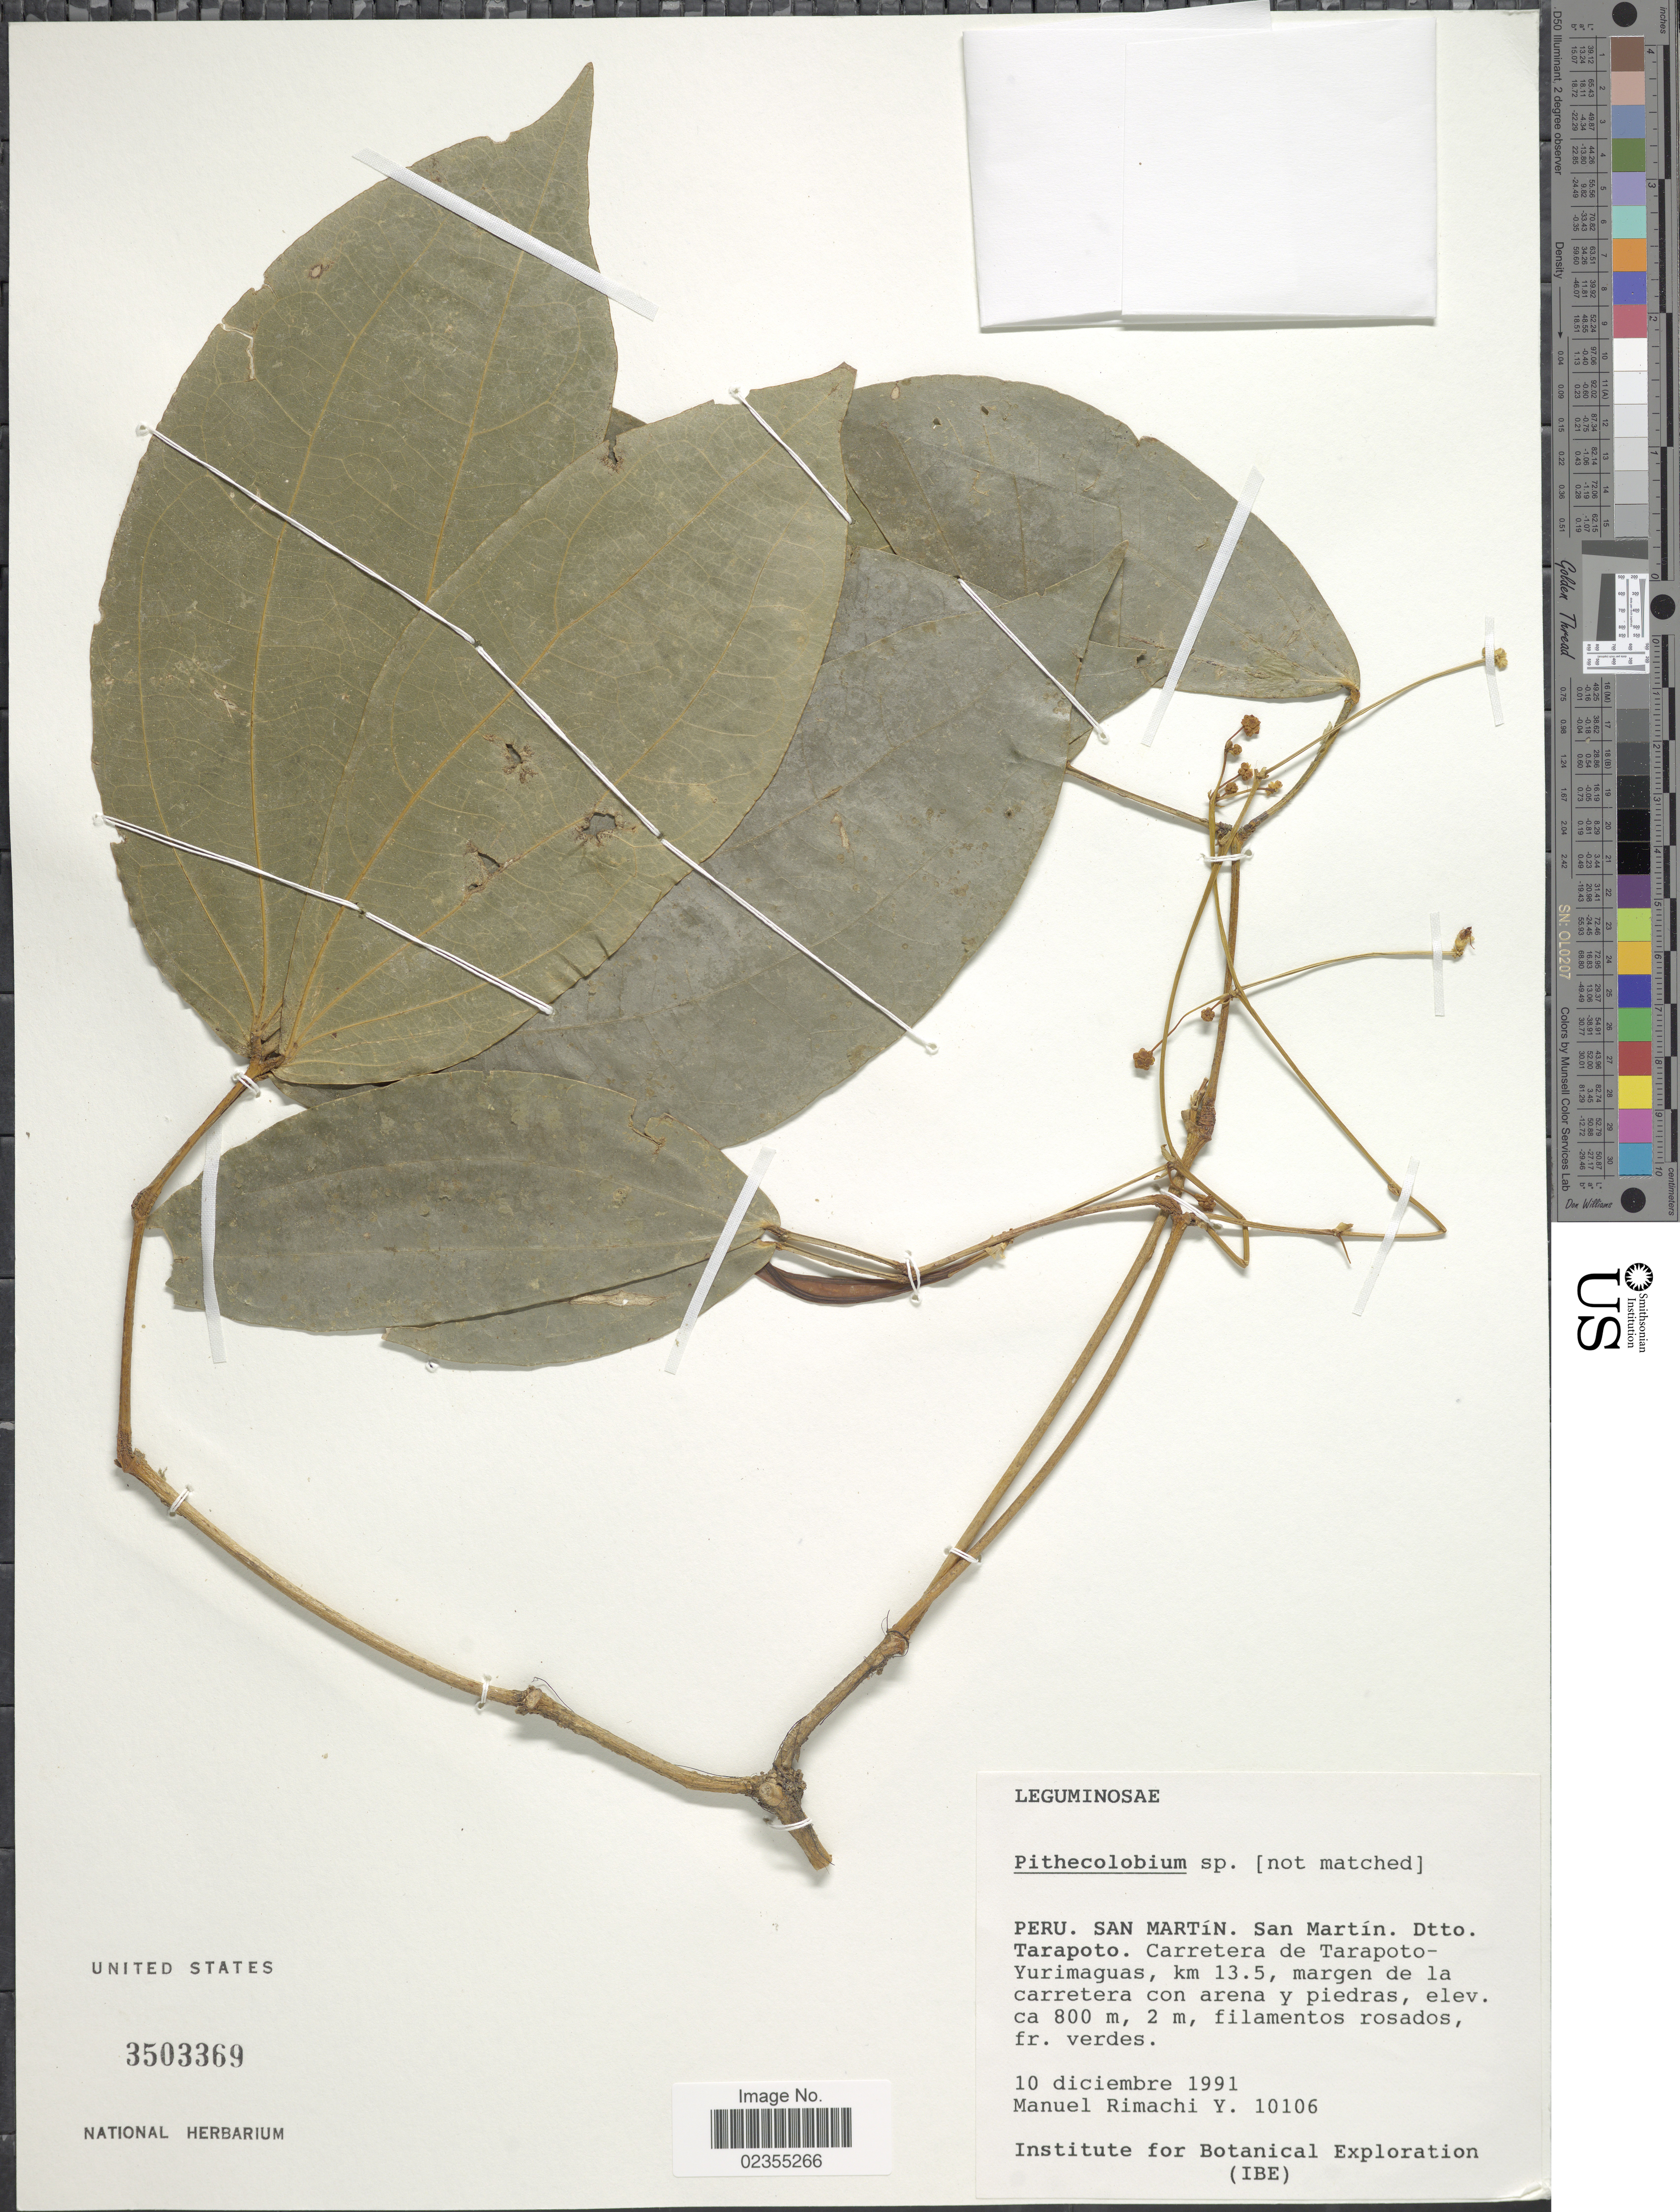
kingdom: Plantae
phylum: Tracheophyta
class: Magnoliopsida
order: Fabales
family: Fabaceae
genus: Zapoteca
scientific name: Zapoteca amazonica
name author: (Benth.) H.M. Hern.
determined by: Trujillo, A. M.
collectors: M. Rimachi Y.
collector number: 10106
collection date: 1991-12-10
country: Peru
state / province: San Martín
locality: Peru. San Martín. San Martín. Dtto. Tarapoto. Carretera de Tarapoto-Yurimaguas, km 13.5, margen de la carretera con arena y piedras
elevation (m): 800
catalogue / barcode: US 3503369